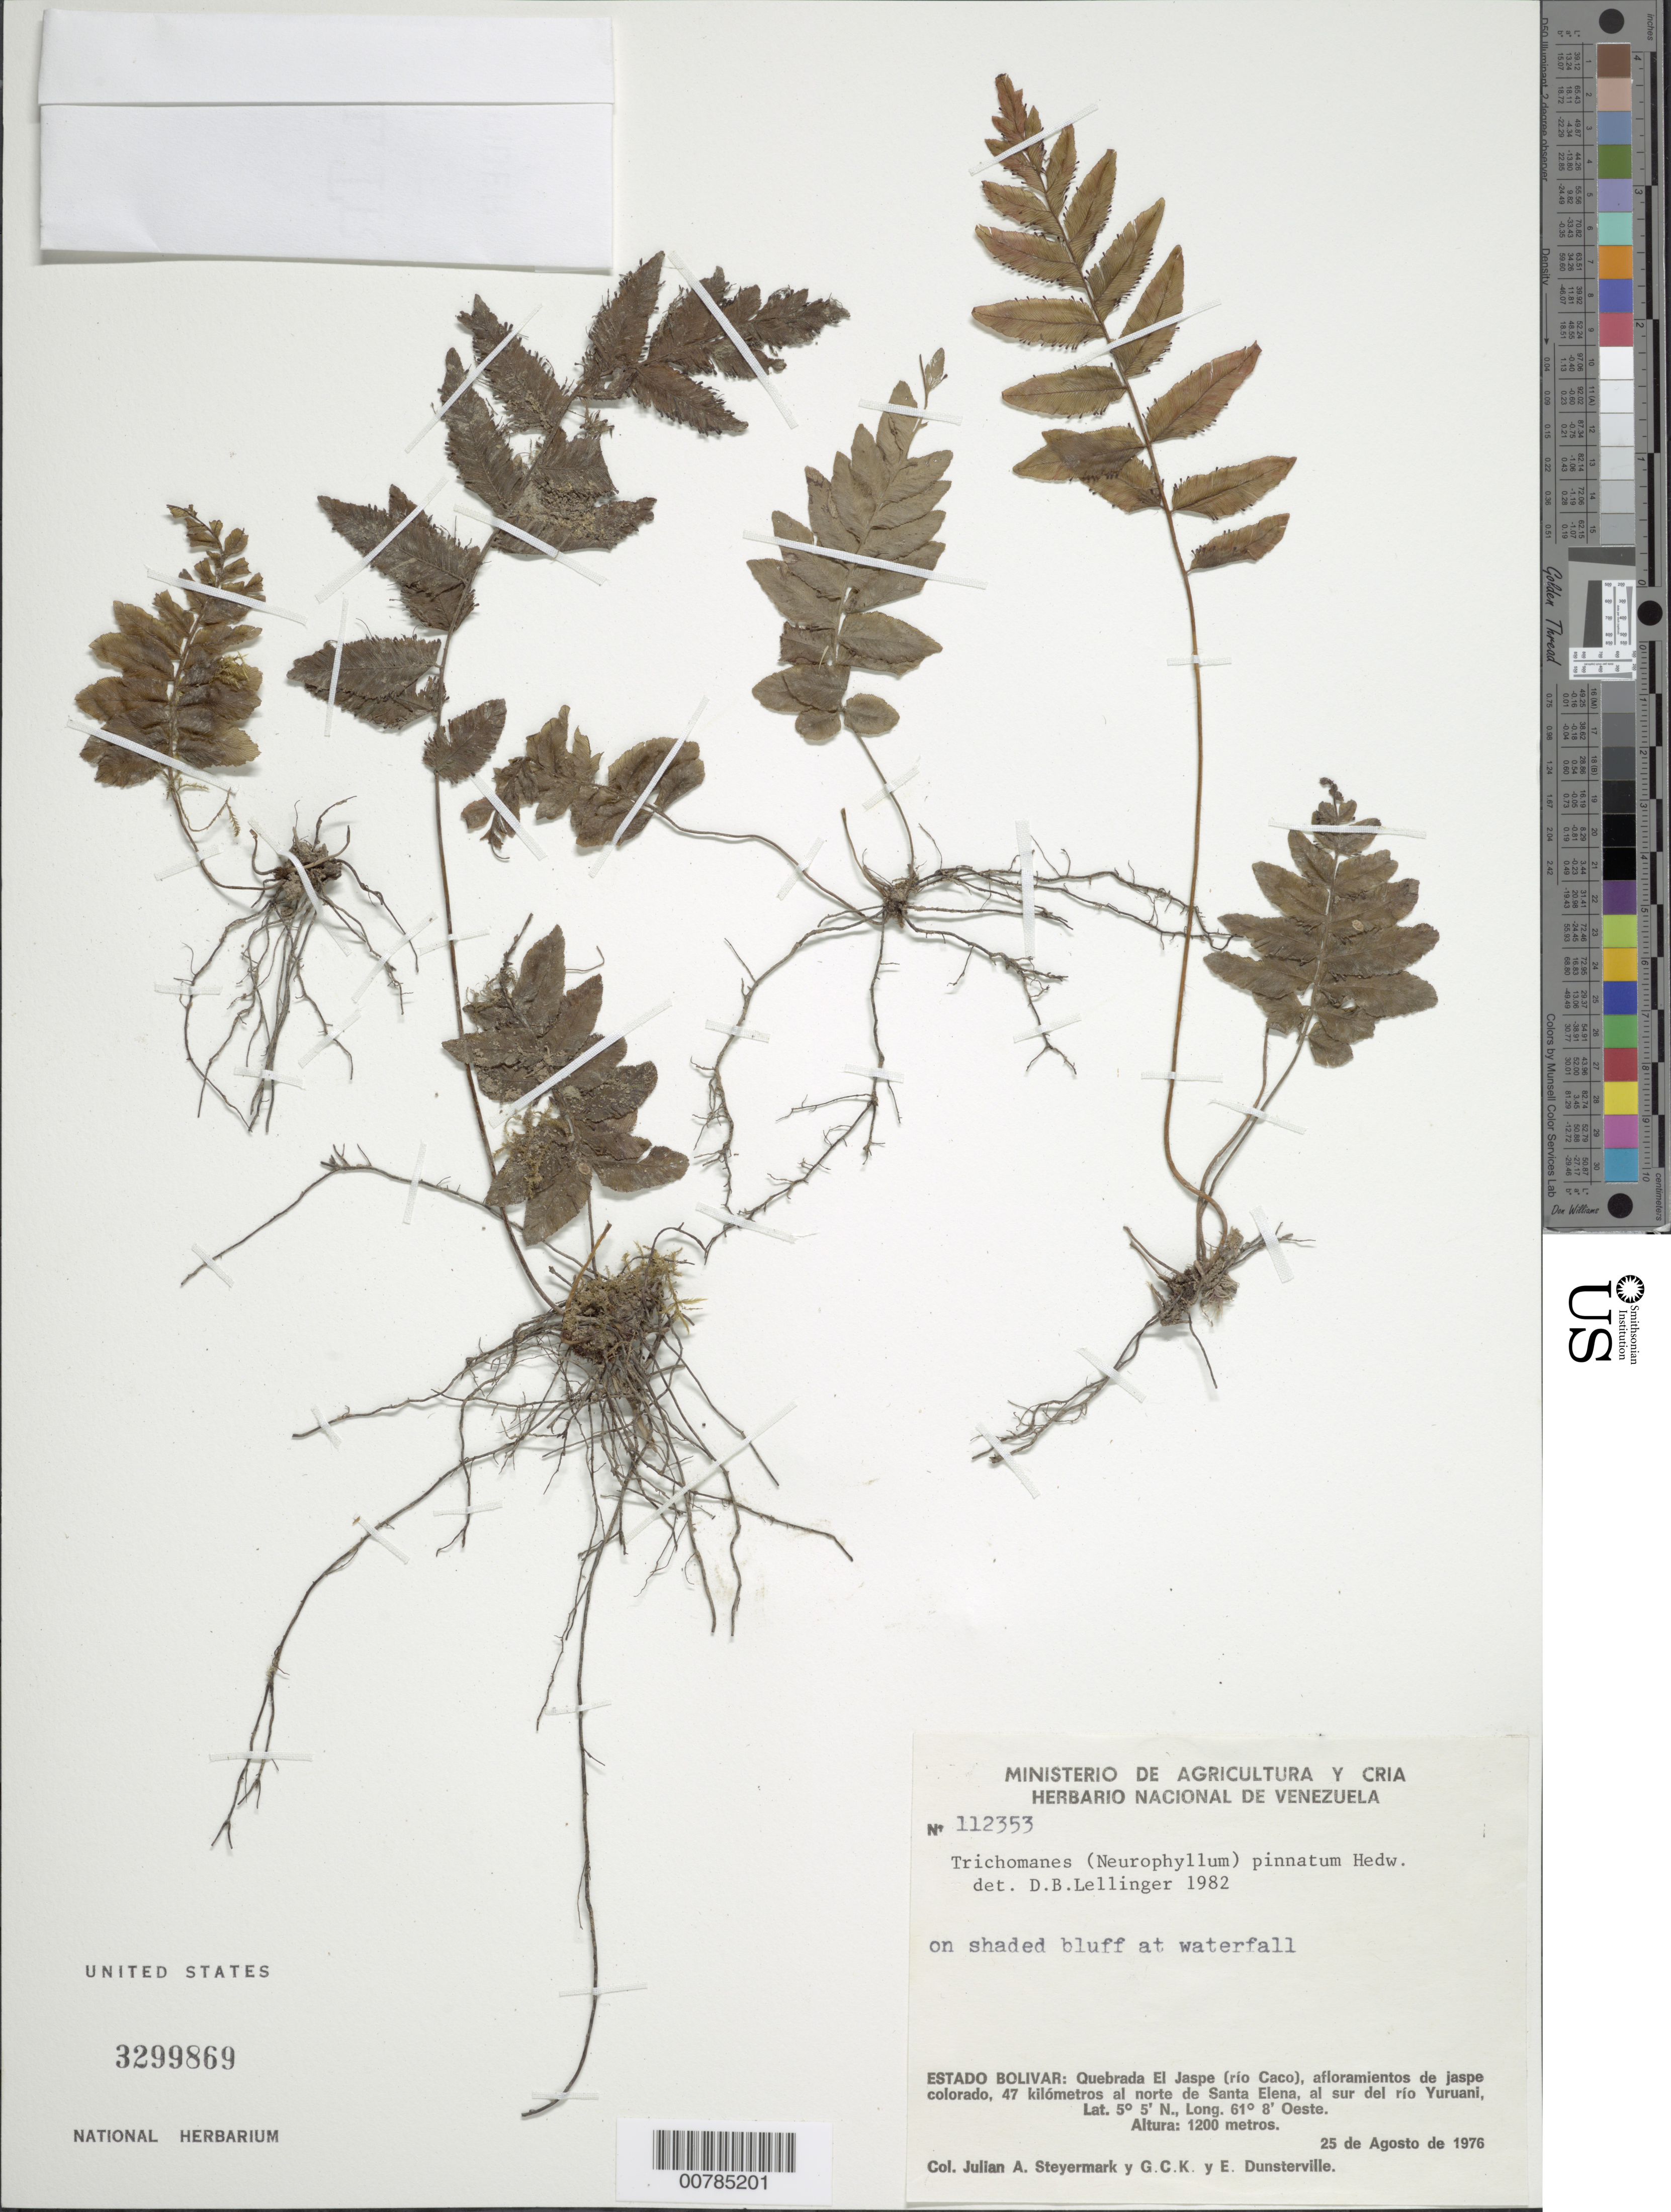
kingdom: Plantae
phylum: Tracheophyta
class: Polypodiopsida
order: Hymenophyllales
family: Hymenophyllaceae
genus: Trichomanes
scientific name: Trichomanes pinnatum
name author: Hedw.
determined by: Lellinger, David B., (BOT), Smithsonian Institution - National Museum of Natural History (UNITED STATES)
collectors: J. Steyermark, G. C. K. Dunsterville & E. Dunsterville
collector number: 112353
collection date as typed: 25-Aug-76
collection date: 1976-08-25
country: Venezuela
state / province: Bolívar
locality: Quebrada El Jaspe (río Caco), 47 km N of Santa Elena, S of río Yuruani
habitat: Shaded bluff at waterfall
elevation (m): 1200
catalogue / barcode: US 3299869